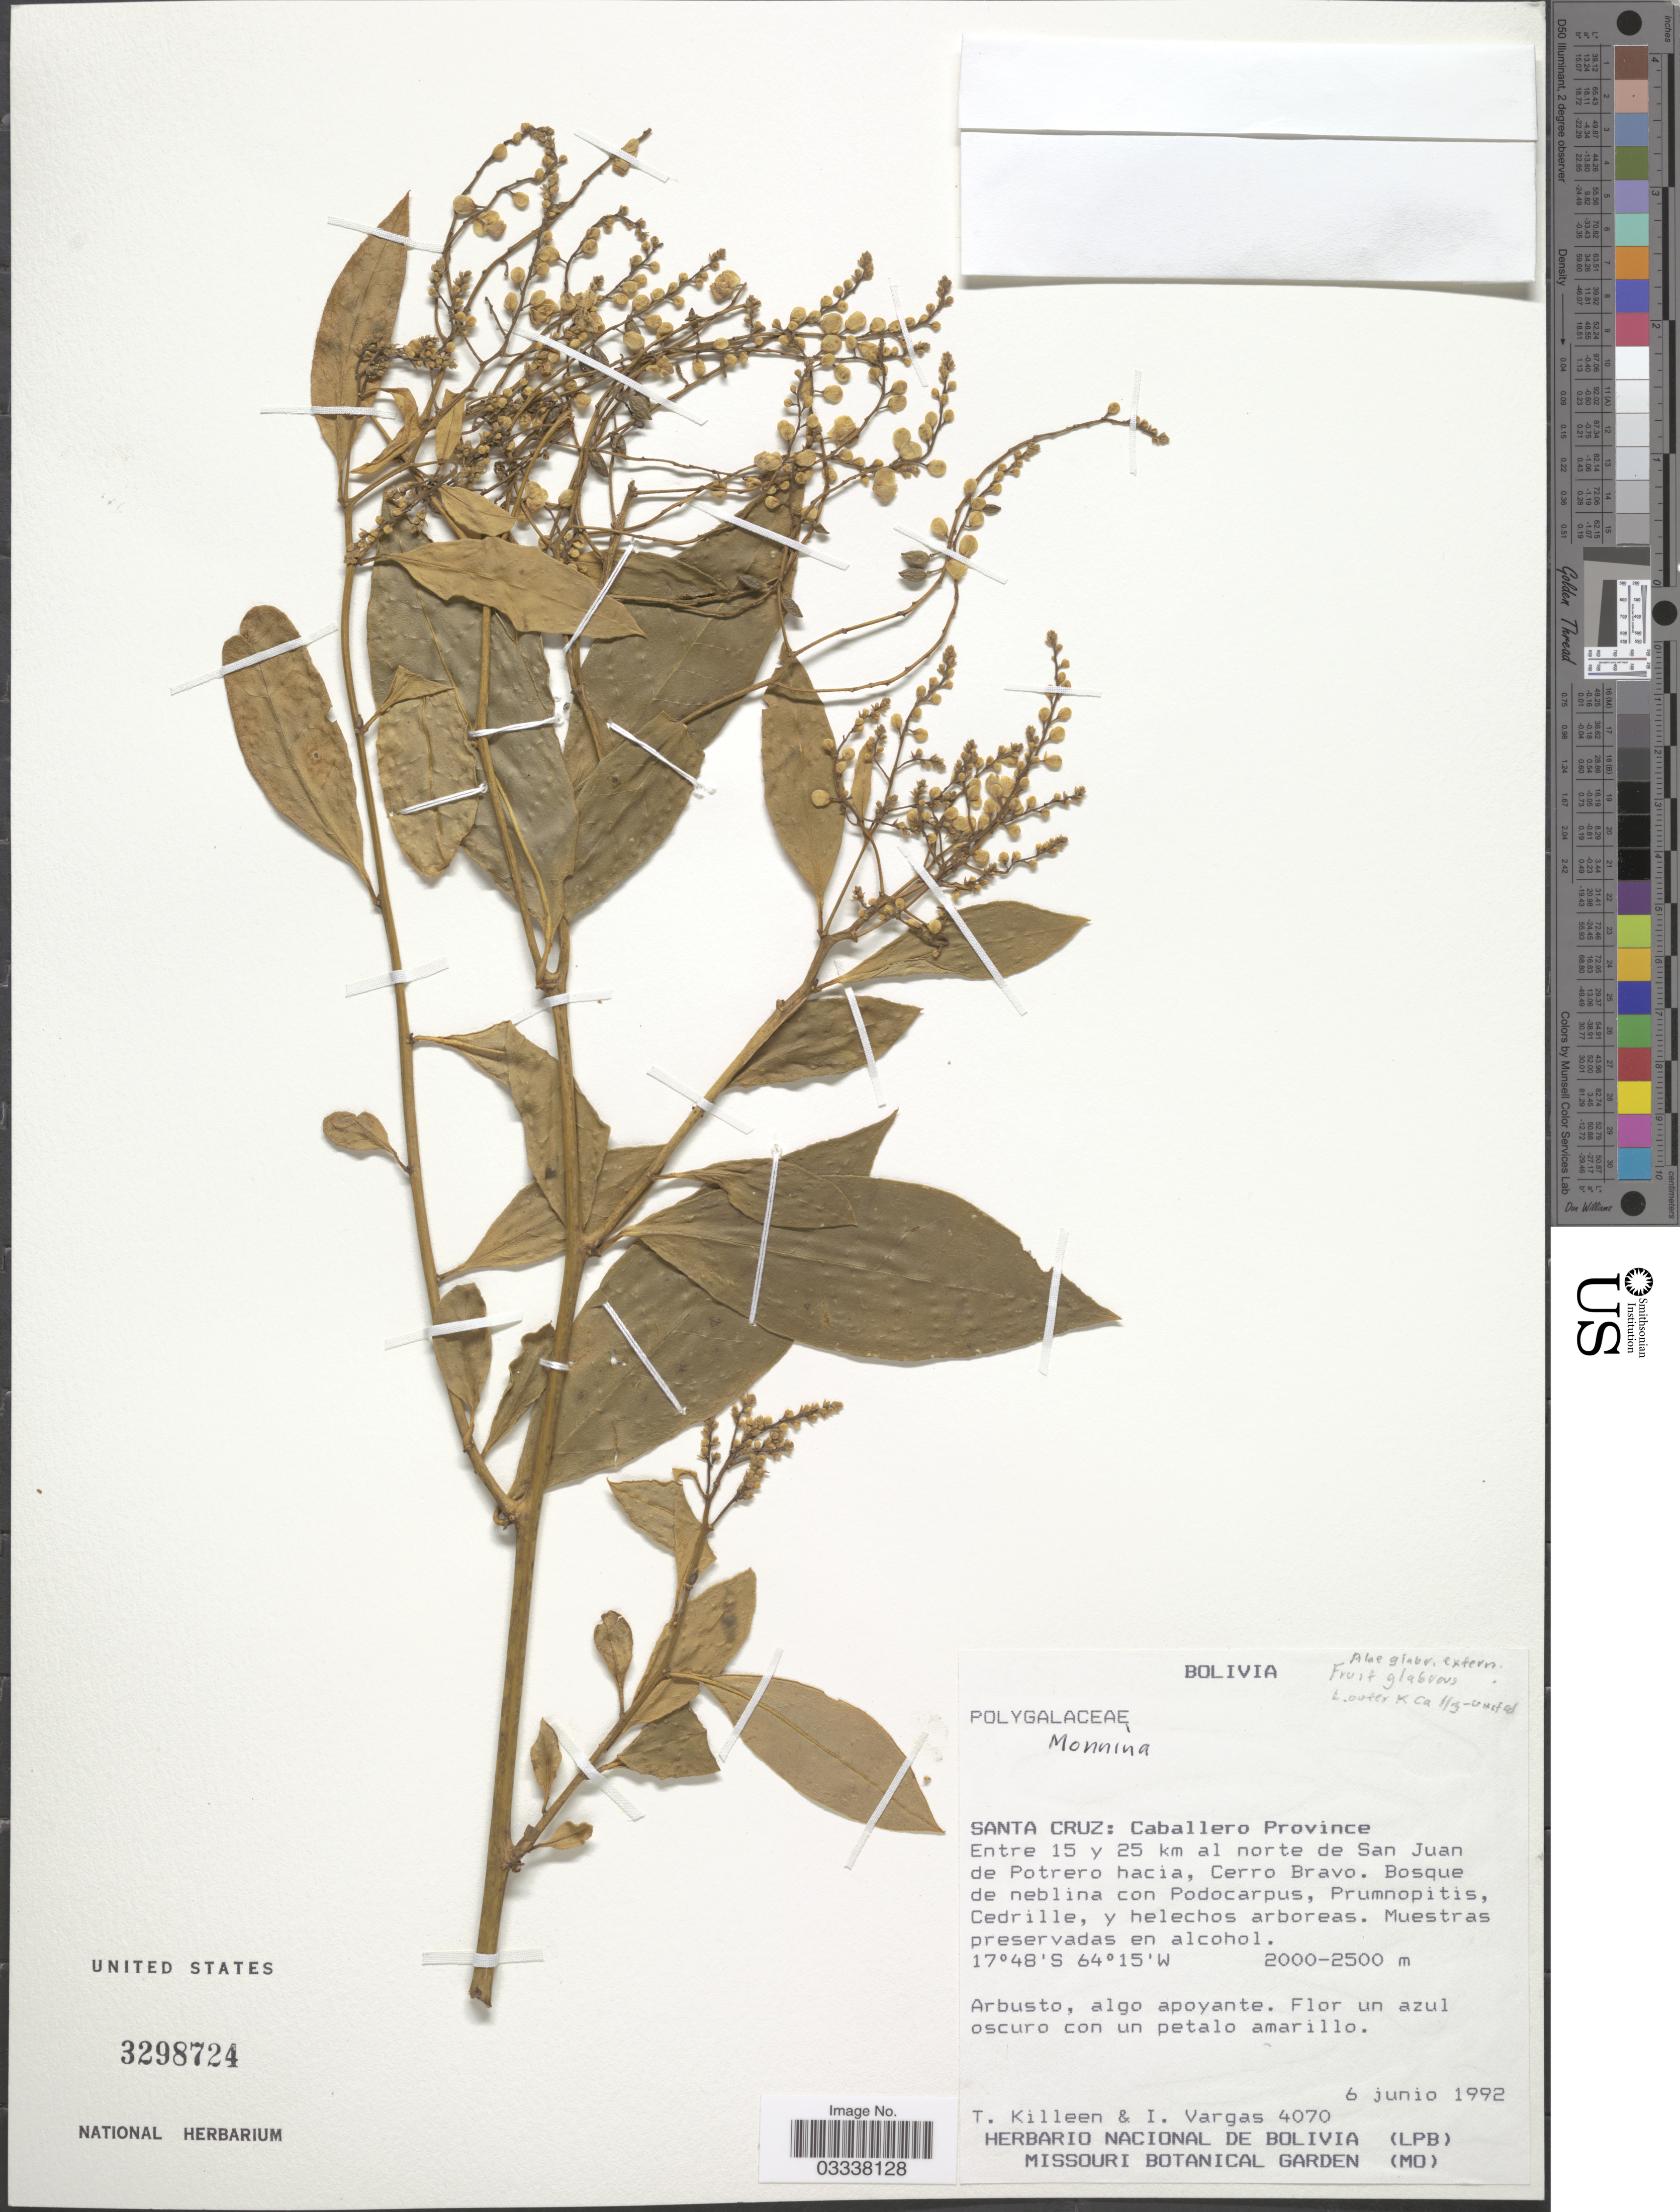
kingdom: Plantae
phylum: Tracheophyta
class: Magnoliopsida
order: Fabales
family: Polygalaceae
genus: Monnina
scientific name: Monnina sp.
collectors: T. J. Killeen & I. Vargas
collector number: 4070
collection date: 1992-06-06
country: Bolivia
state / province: Santa Cruz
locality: Caballero Province. Entre 15 y 25 km al norte de San Juan de Potrero hacia, Cerro Bravo.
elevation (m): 2000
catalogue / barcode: US 3298724